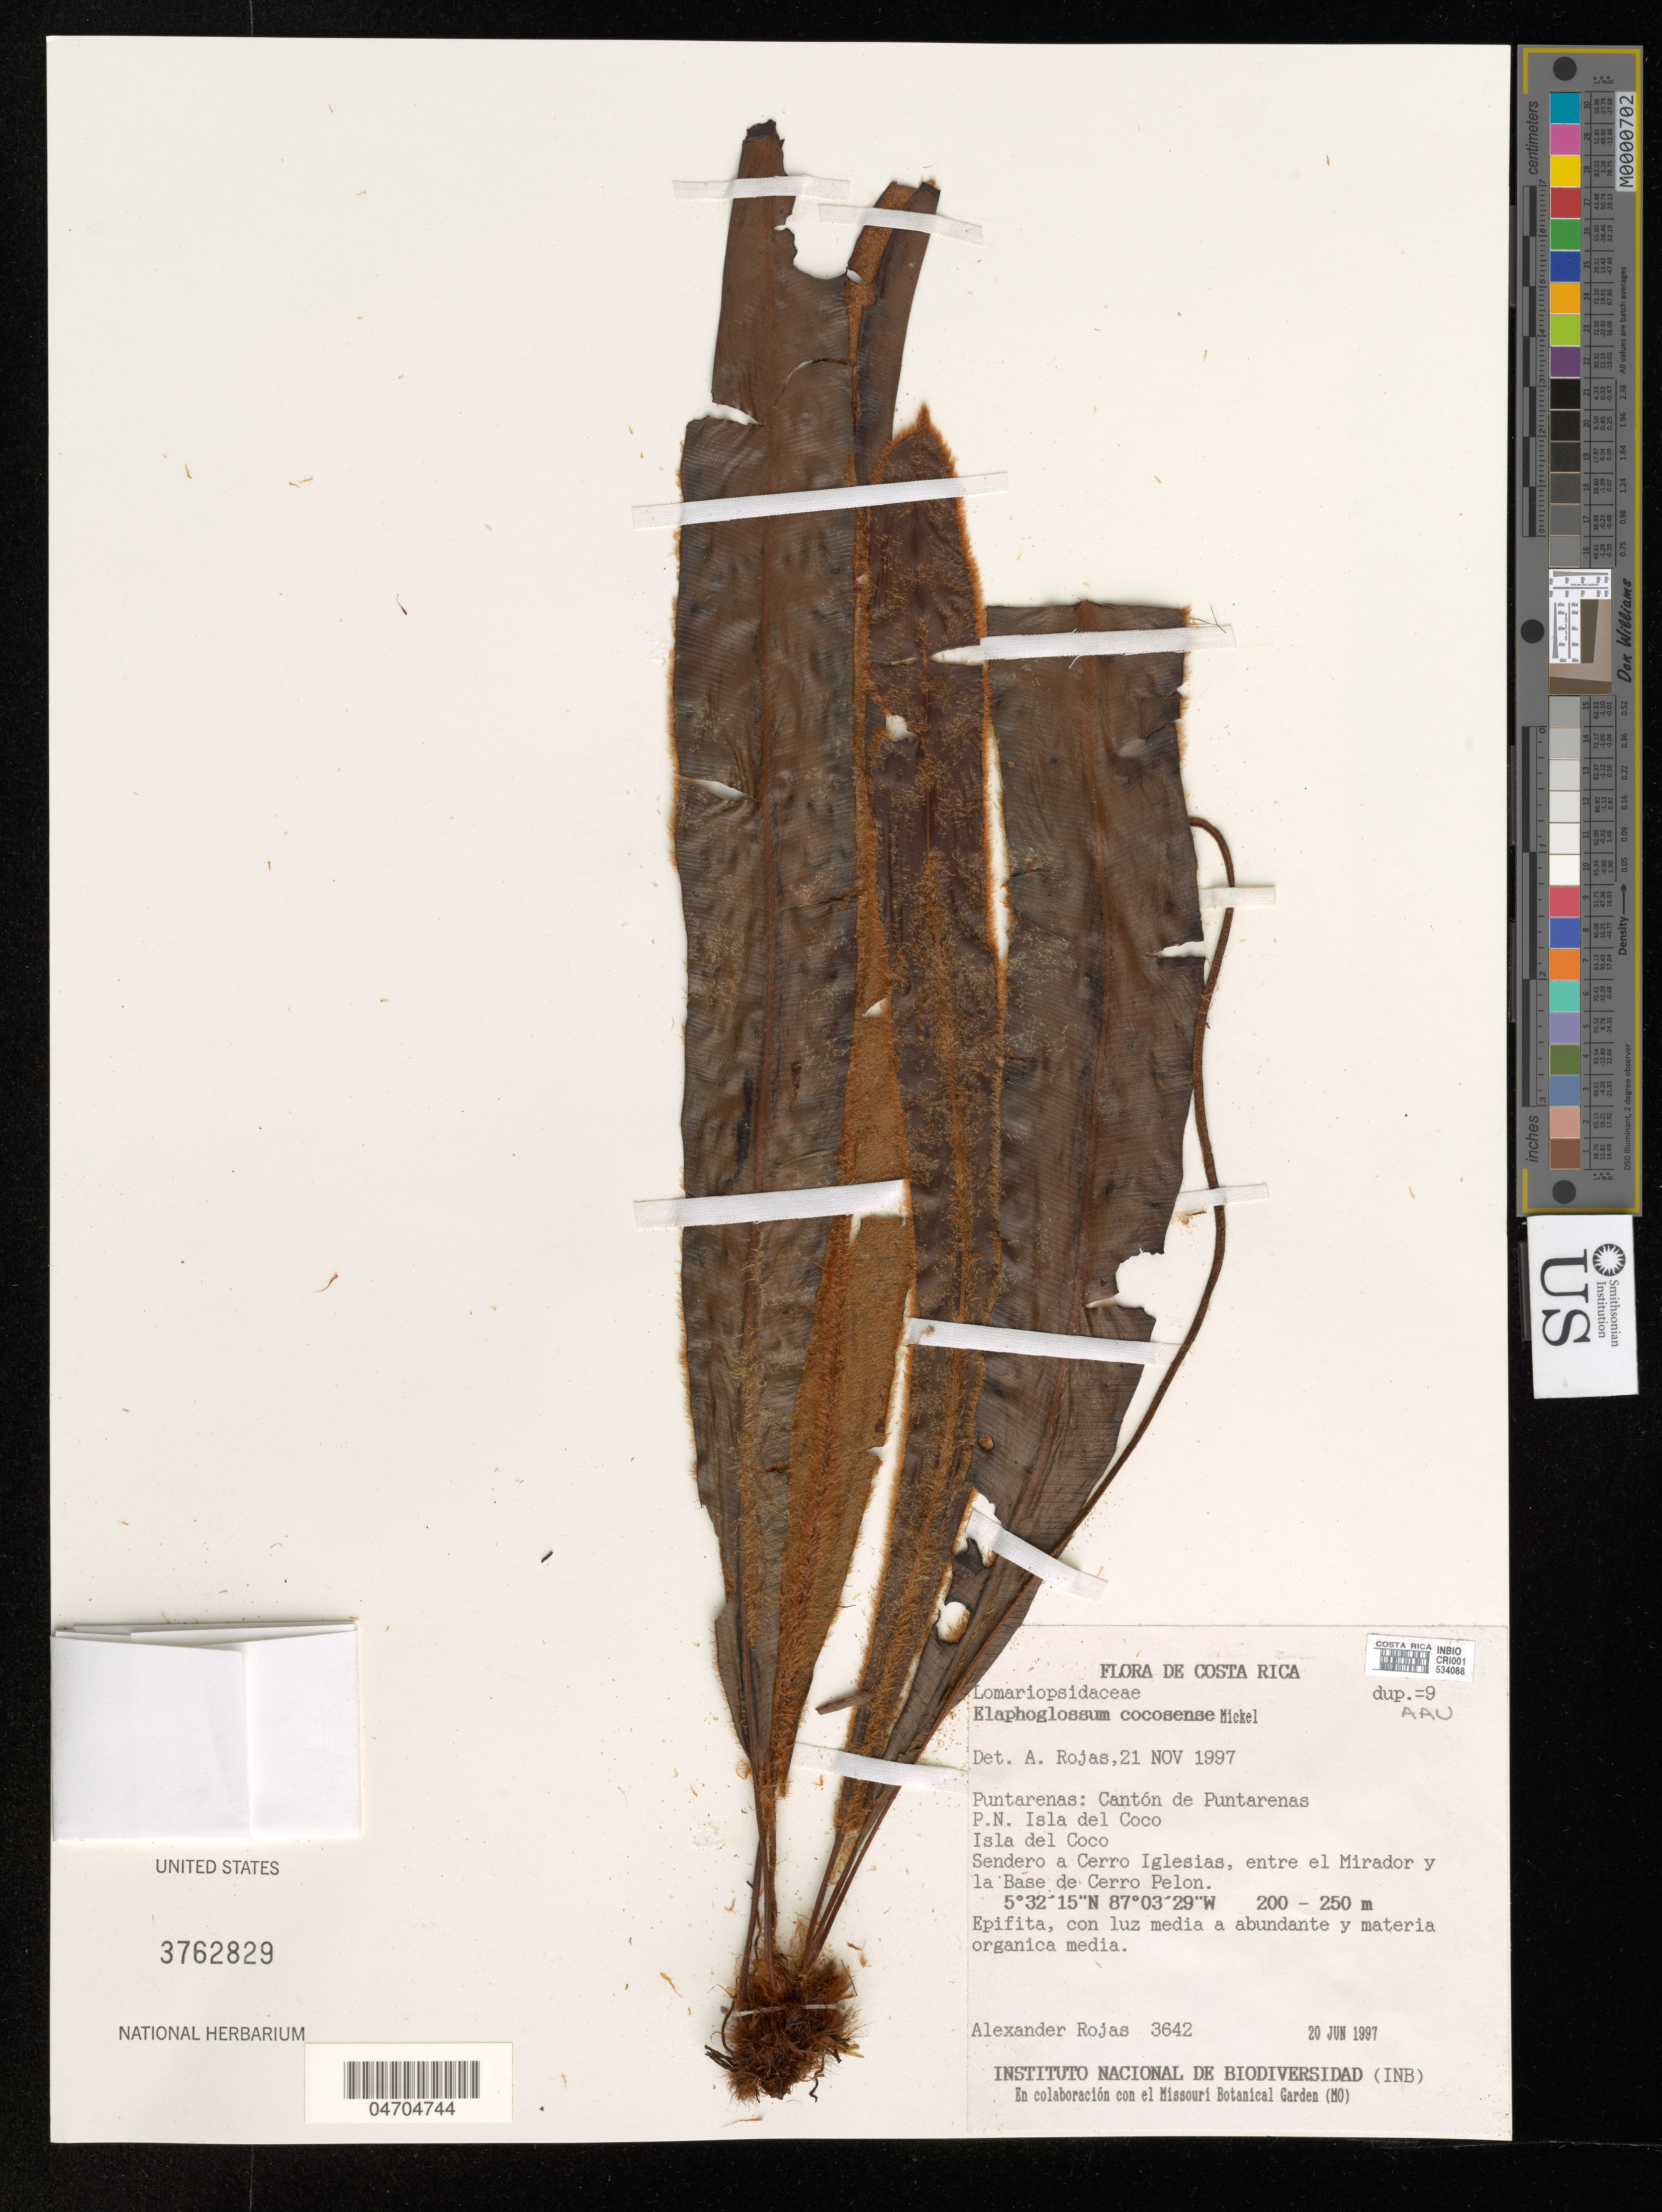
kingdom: Plantae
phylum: Tracheophyta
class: Polypodiopsida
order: Polypodiales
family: Dryopteridaceae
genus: Elaphoglossum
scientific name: Elaphoglossum cocosense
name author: Mickel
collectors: A. Rojas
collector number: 3642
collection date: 1997-06-20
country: Costa Rica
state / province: Puntarenas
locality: Cantón de Puntarenas. P. N. Isla del Coco. Isla del Coco. Sendero a Cerro Iglesias, entre el Mirador y la Base de Cerro Pelon.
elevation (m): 200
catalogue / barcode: US 3762829